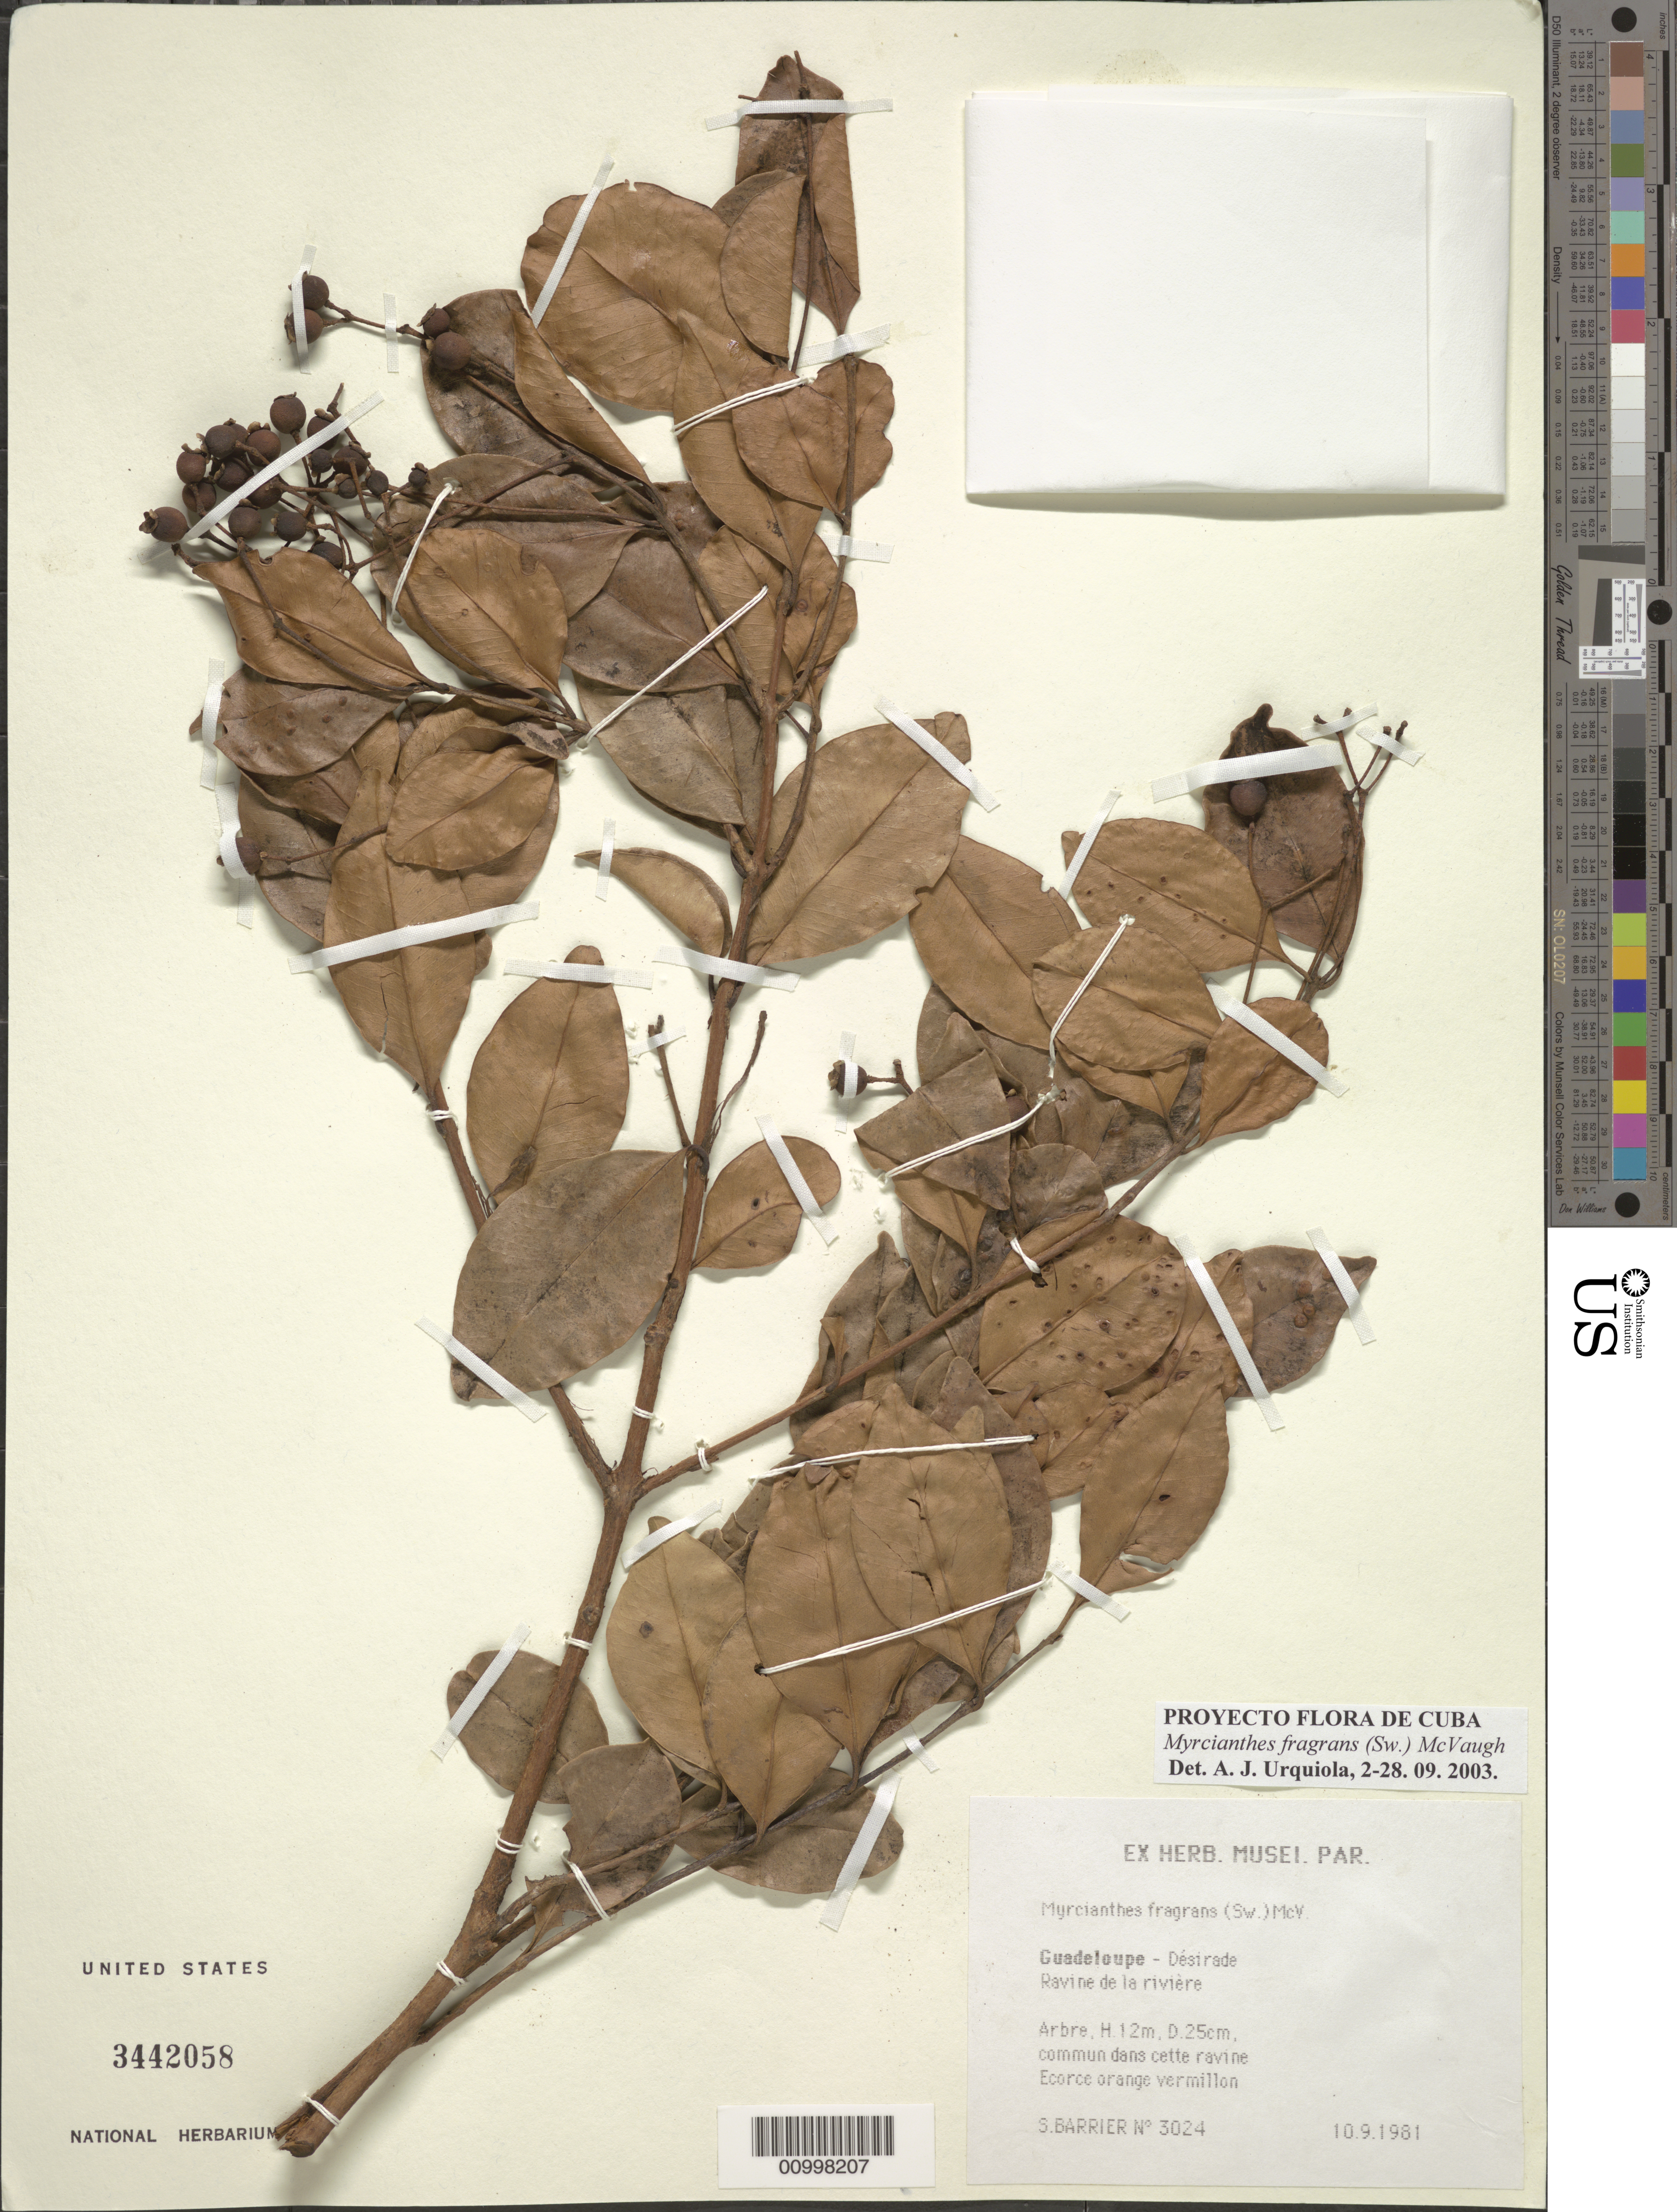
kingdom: Plantae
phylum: Tracheophyta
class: Magnoliopsida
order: Myrtales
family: Myrtaceae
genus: Myrcianthes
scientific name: Myrcianthes fragrans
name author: (Sw.) McVaugh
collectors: S. Barrier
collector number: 3024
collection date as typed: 10 Sep 1981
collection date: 1981-09-10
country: Guadeloupe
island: La Désirade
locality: La Désirade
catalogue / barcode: US 3442058